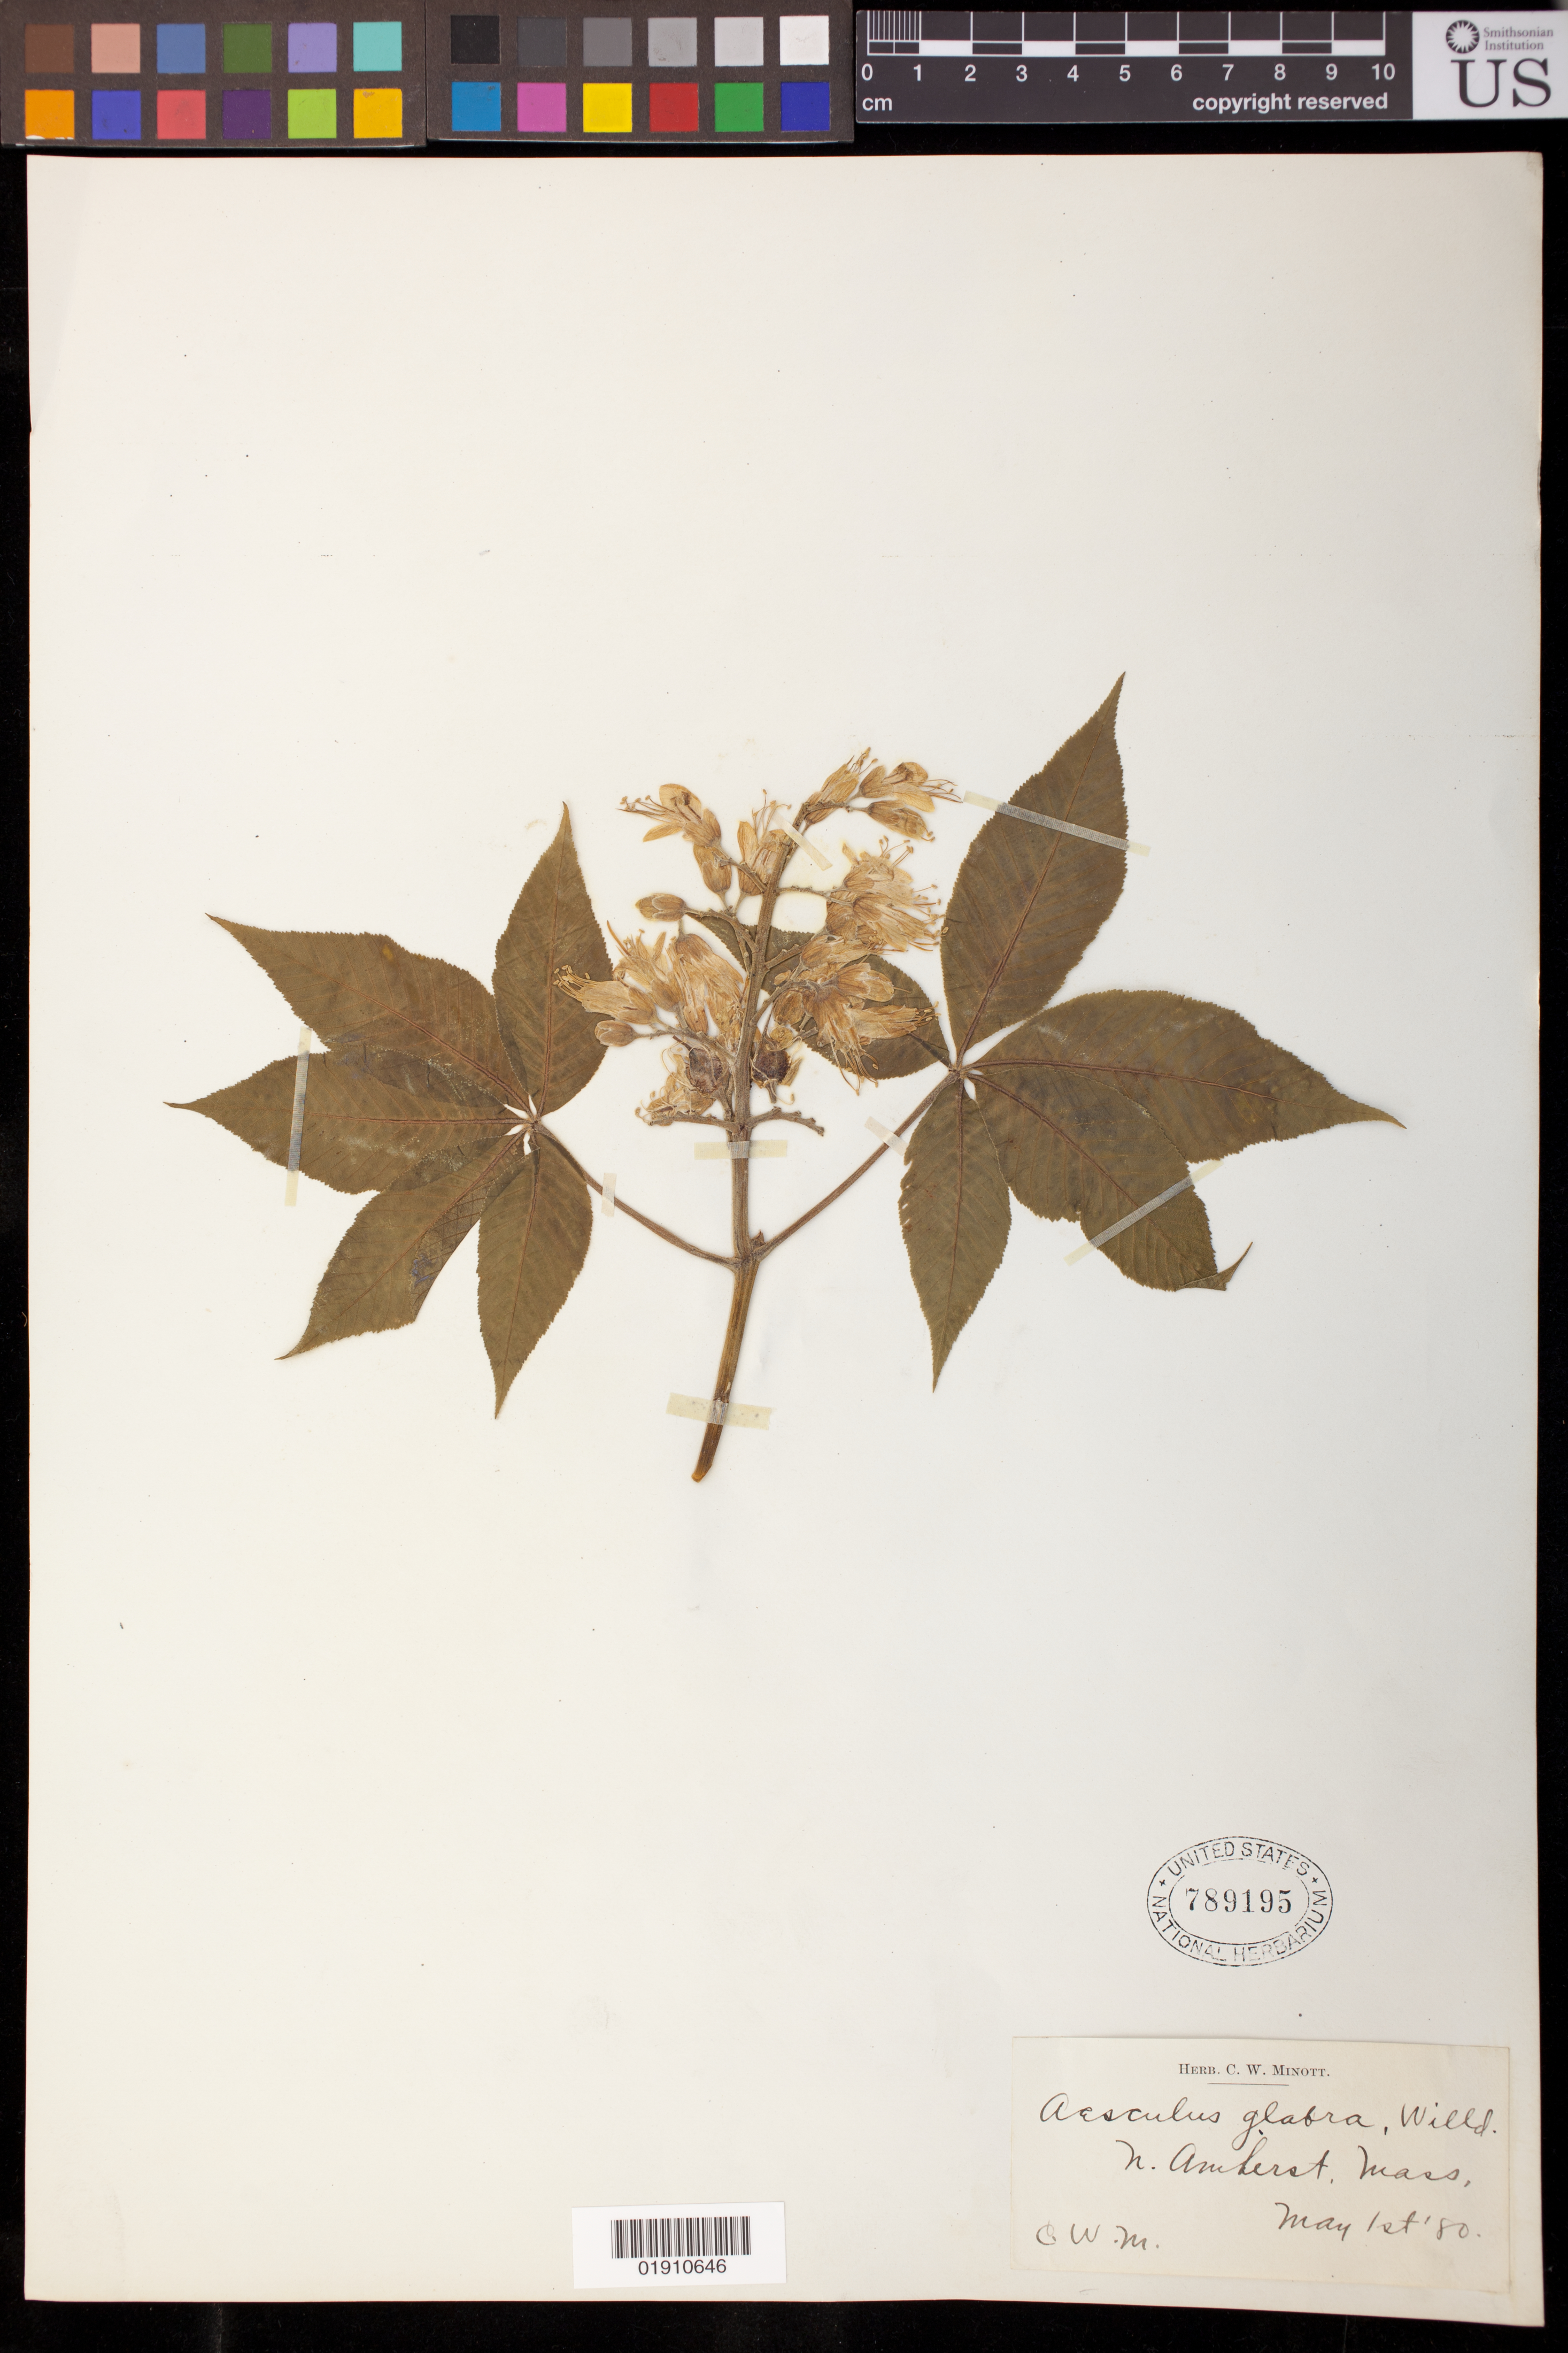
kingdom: Plantae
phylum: Tracheophyta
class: Magnoliopsida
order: Sapindales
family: Sapindaceae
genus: Aesculus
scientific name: Aesculus glabra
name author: Willd.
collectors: C. Minott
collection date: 1880-05-01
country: United States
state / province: Massachusetts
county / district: Hampshire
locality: N. Amherst, Mass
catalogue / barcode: US 789195